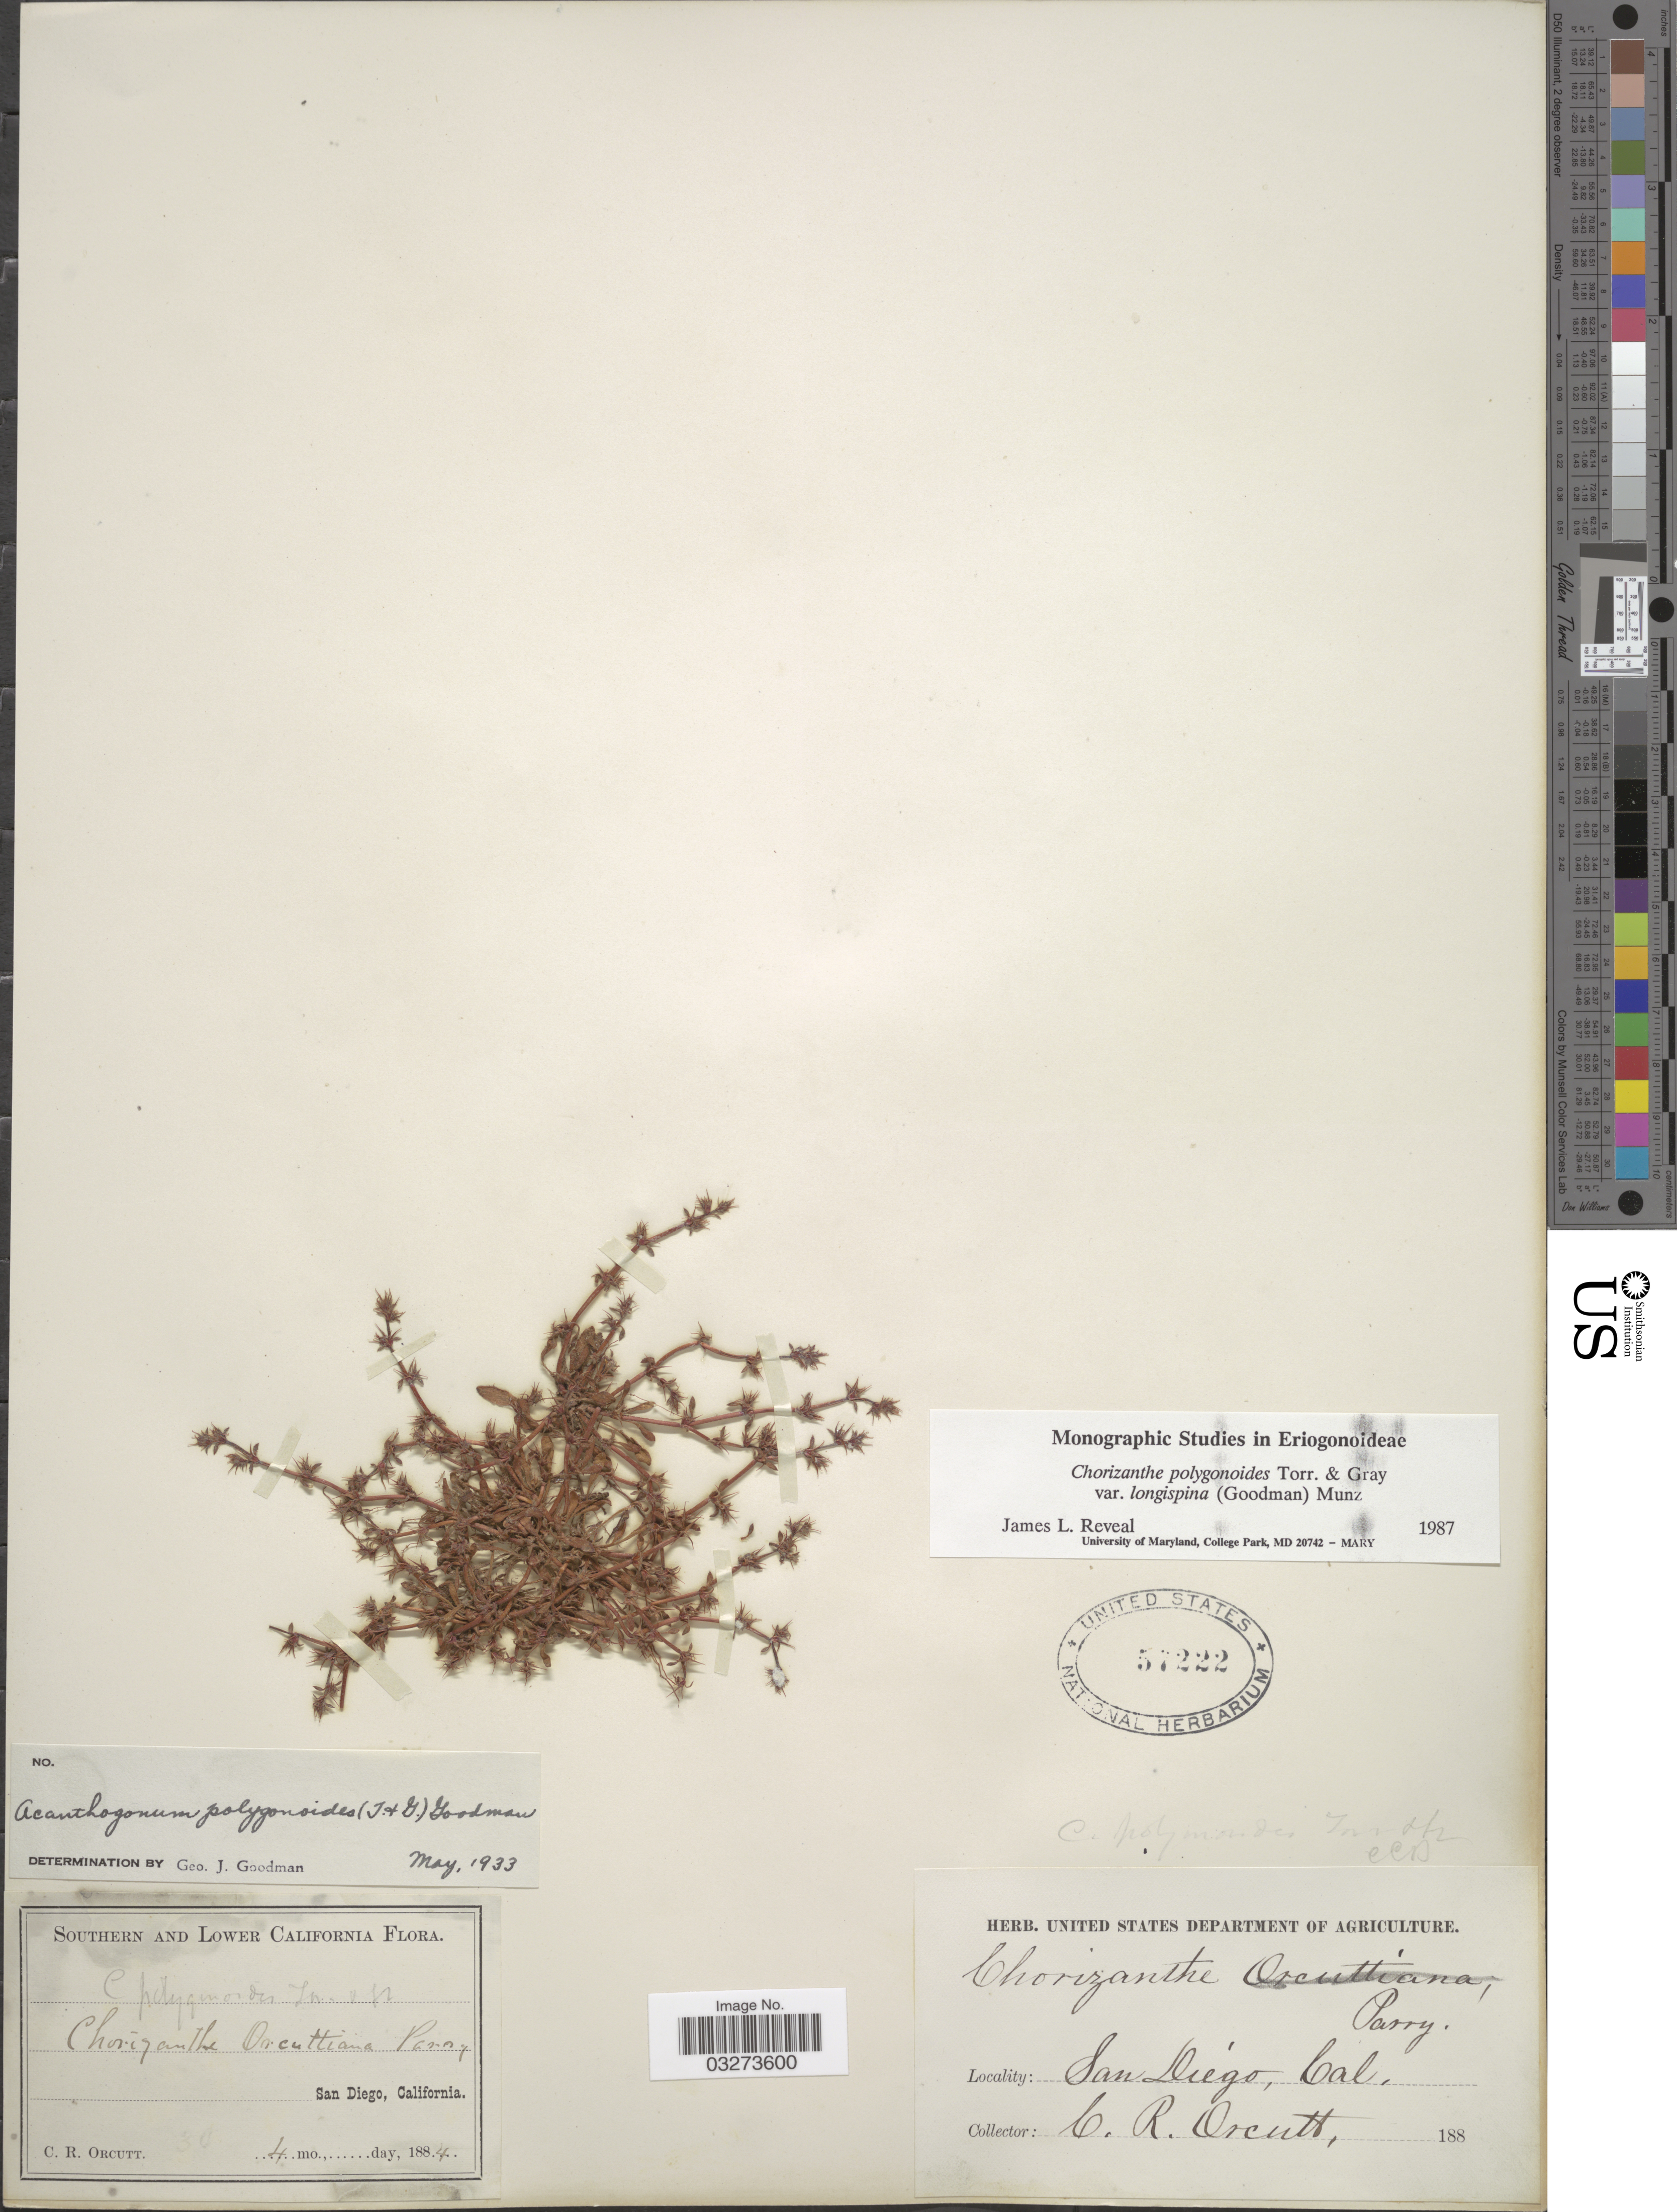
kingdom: Plantae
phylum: Tracheophyta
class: Magnoliopsida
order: Caryophyllales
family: Polygonaceae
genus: Chorizanthe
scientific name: Chorizanthe polygonoides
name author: Torr. & A. Gray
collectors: C. R. Orcutt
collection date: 1884-04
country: United States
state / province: California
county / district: San Diego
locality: Southern and Lower California. San Diego.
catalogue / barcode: US 57222